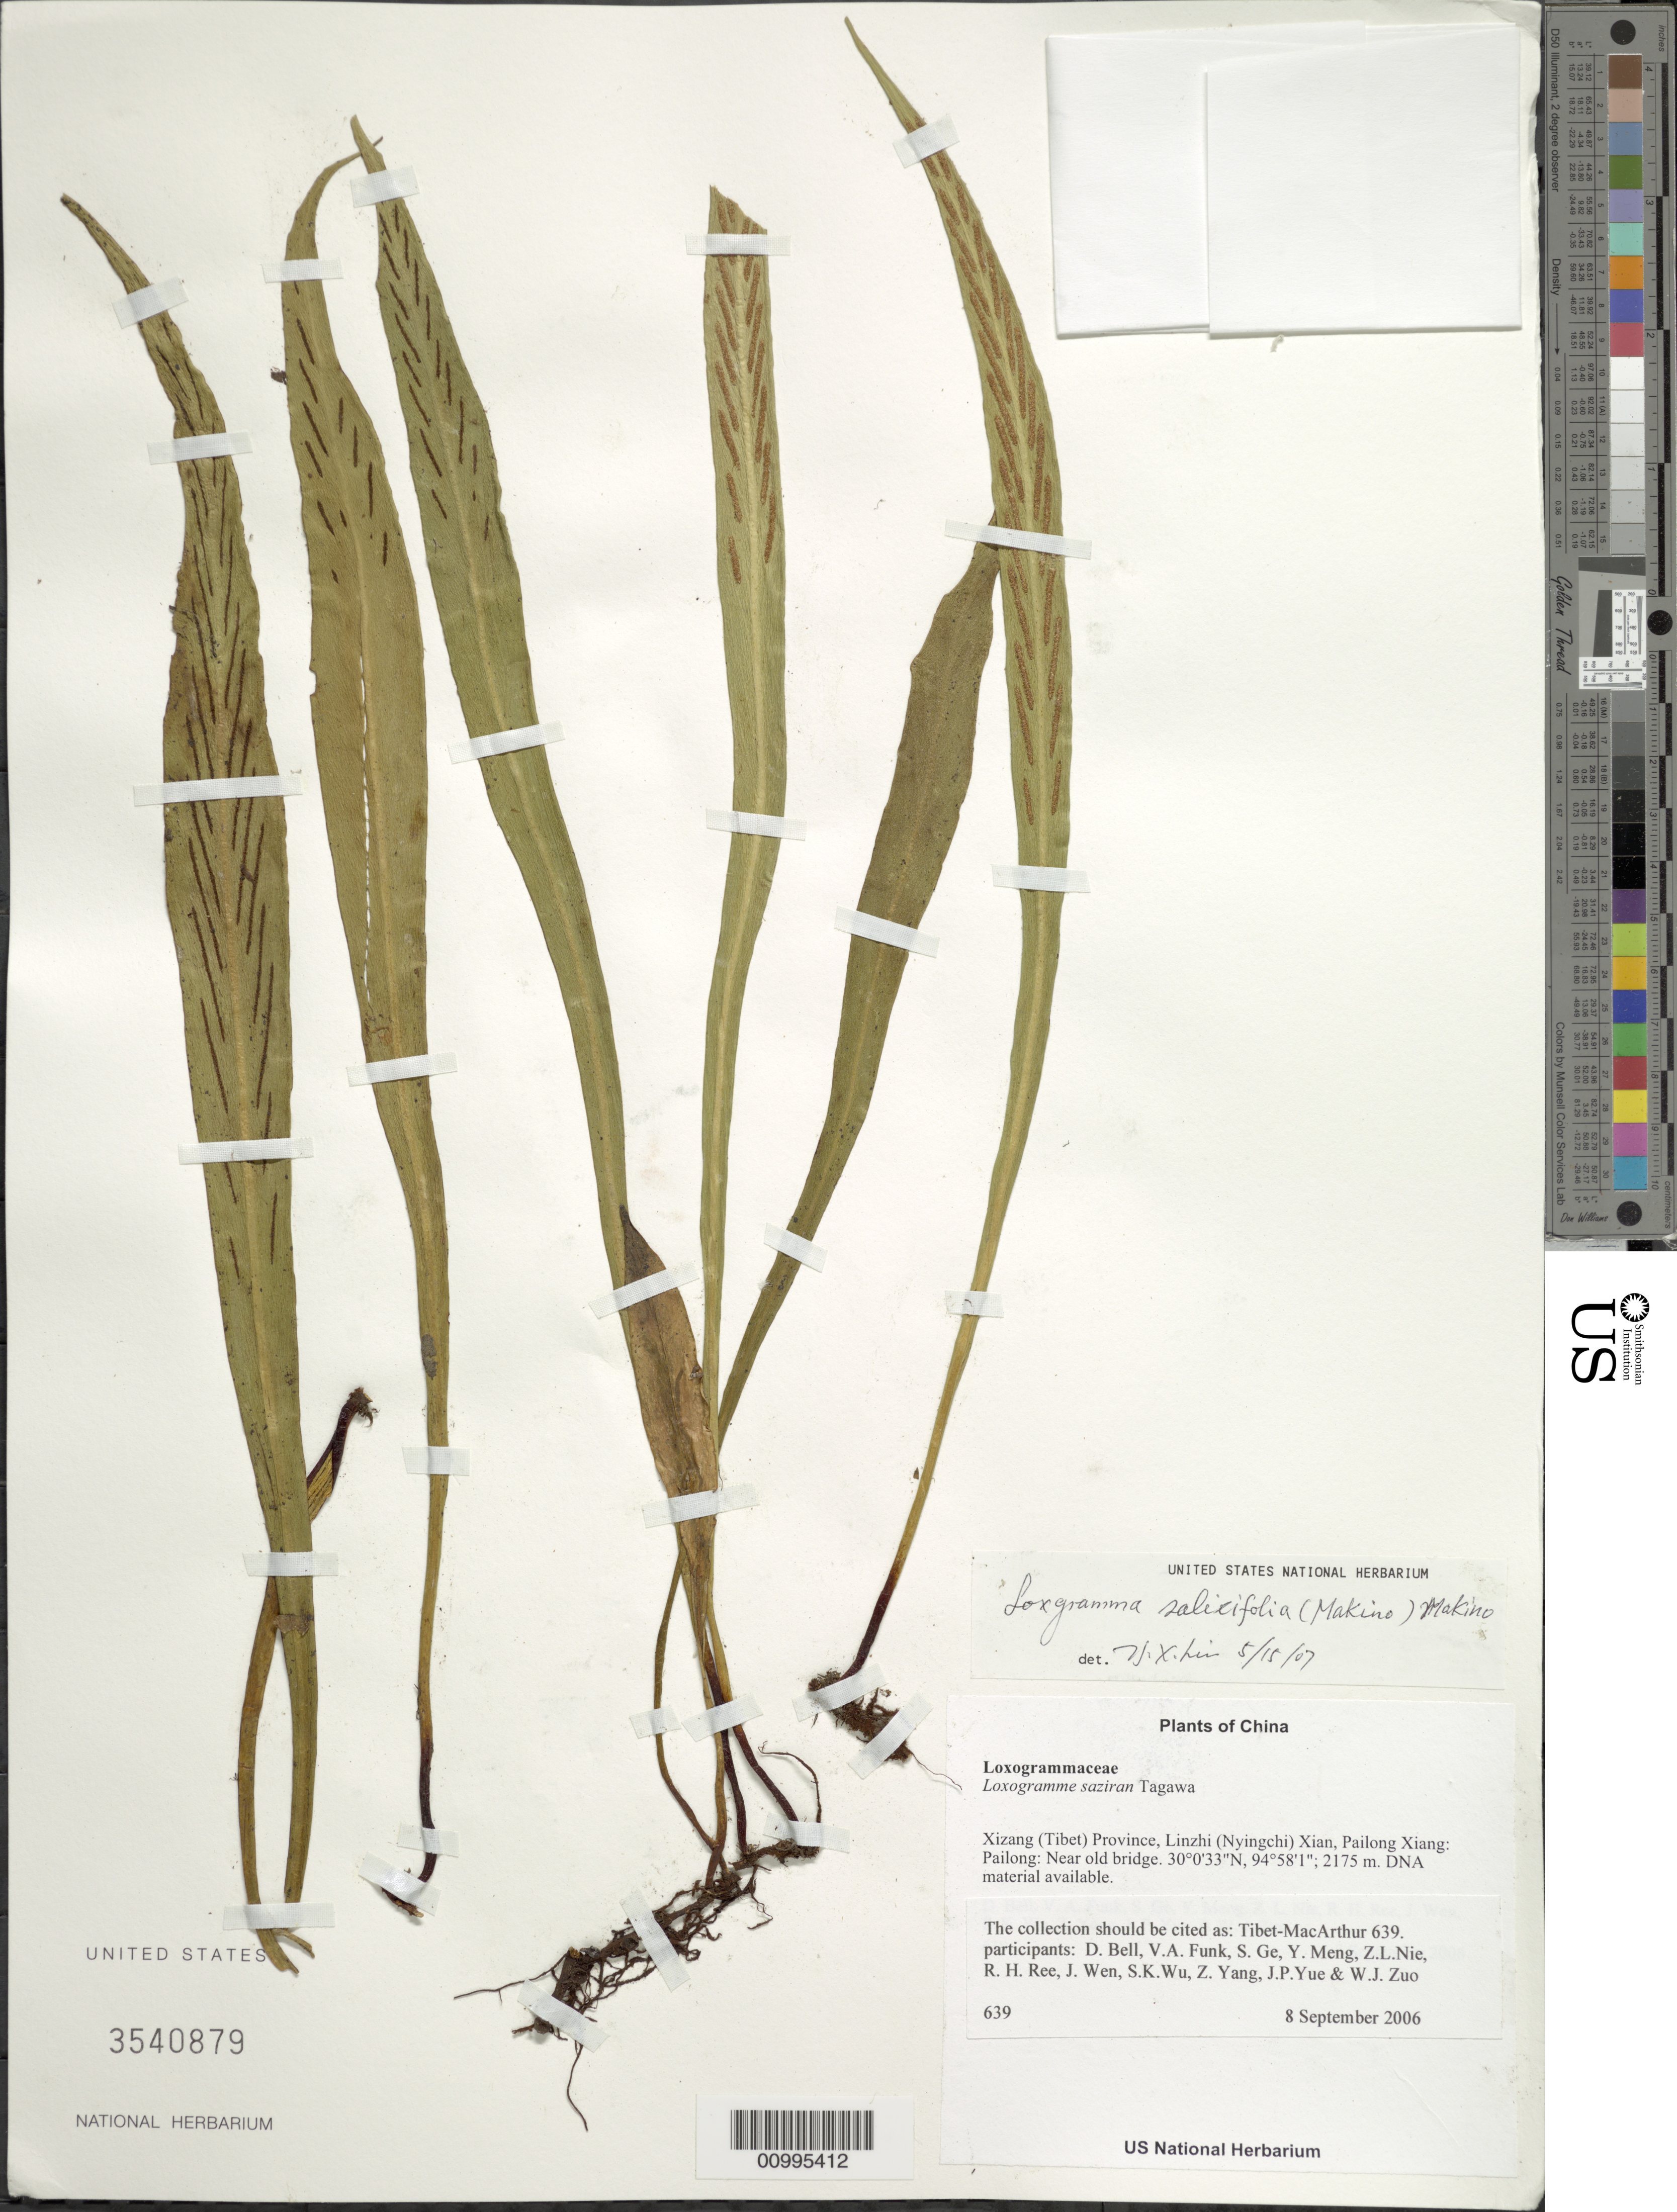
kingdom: Plantae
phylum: Tracheophyta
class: Polypodiopsida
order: Polypodiales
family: Polypodiaceae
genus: Loxogramme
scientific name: Loxogramme salicifolia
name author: (Makino) Makino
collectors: Tibet-MacArthur, D. A. Bell, V. Funk, S. Ge, Y. Meng, Z. Nie, R. Ree, J. Wen, S. K. Wu, Z. Yang, J. Yue & W. Zuo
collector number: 639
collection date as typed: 08 Sep 2006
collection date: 2006-09-08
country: China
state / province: Xizang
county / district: Linzhi (Nyingchi) Xian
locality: Pailong Xiang: Pailong. Near old bridge.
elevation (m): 2175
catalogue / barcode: US 3540879